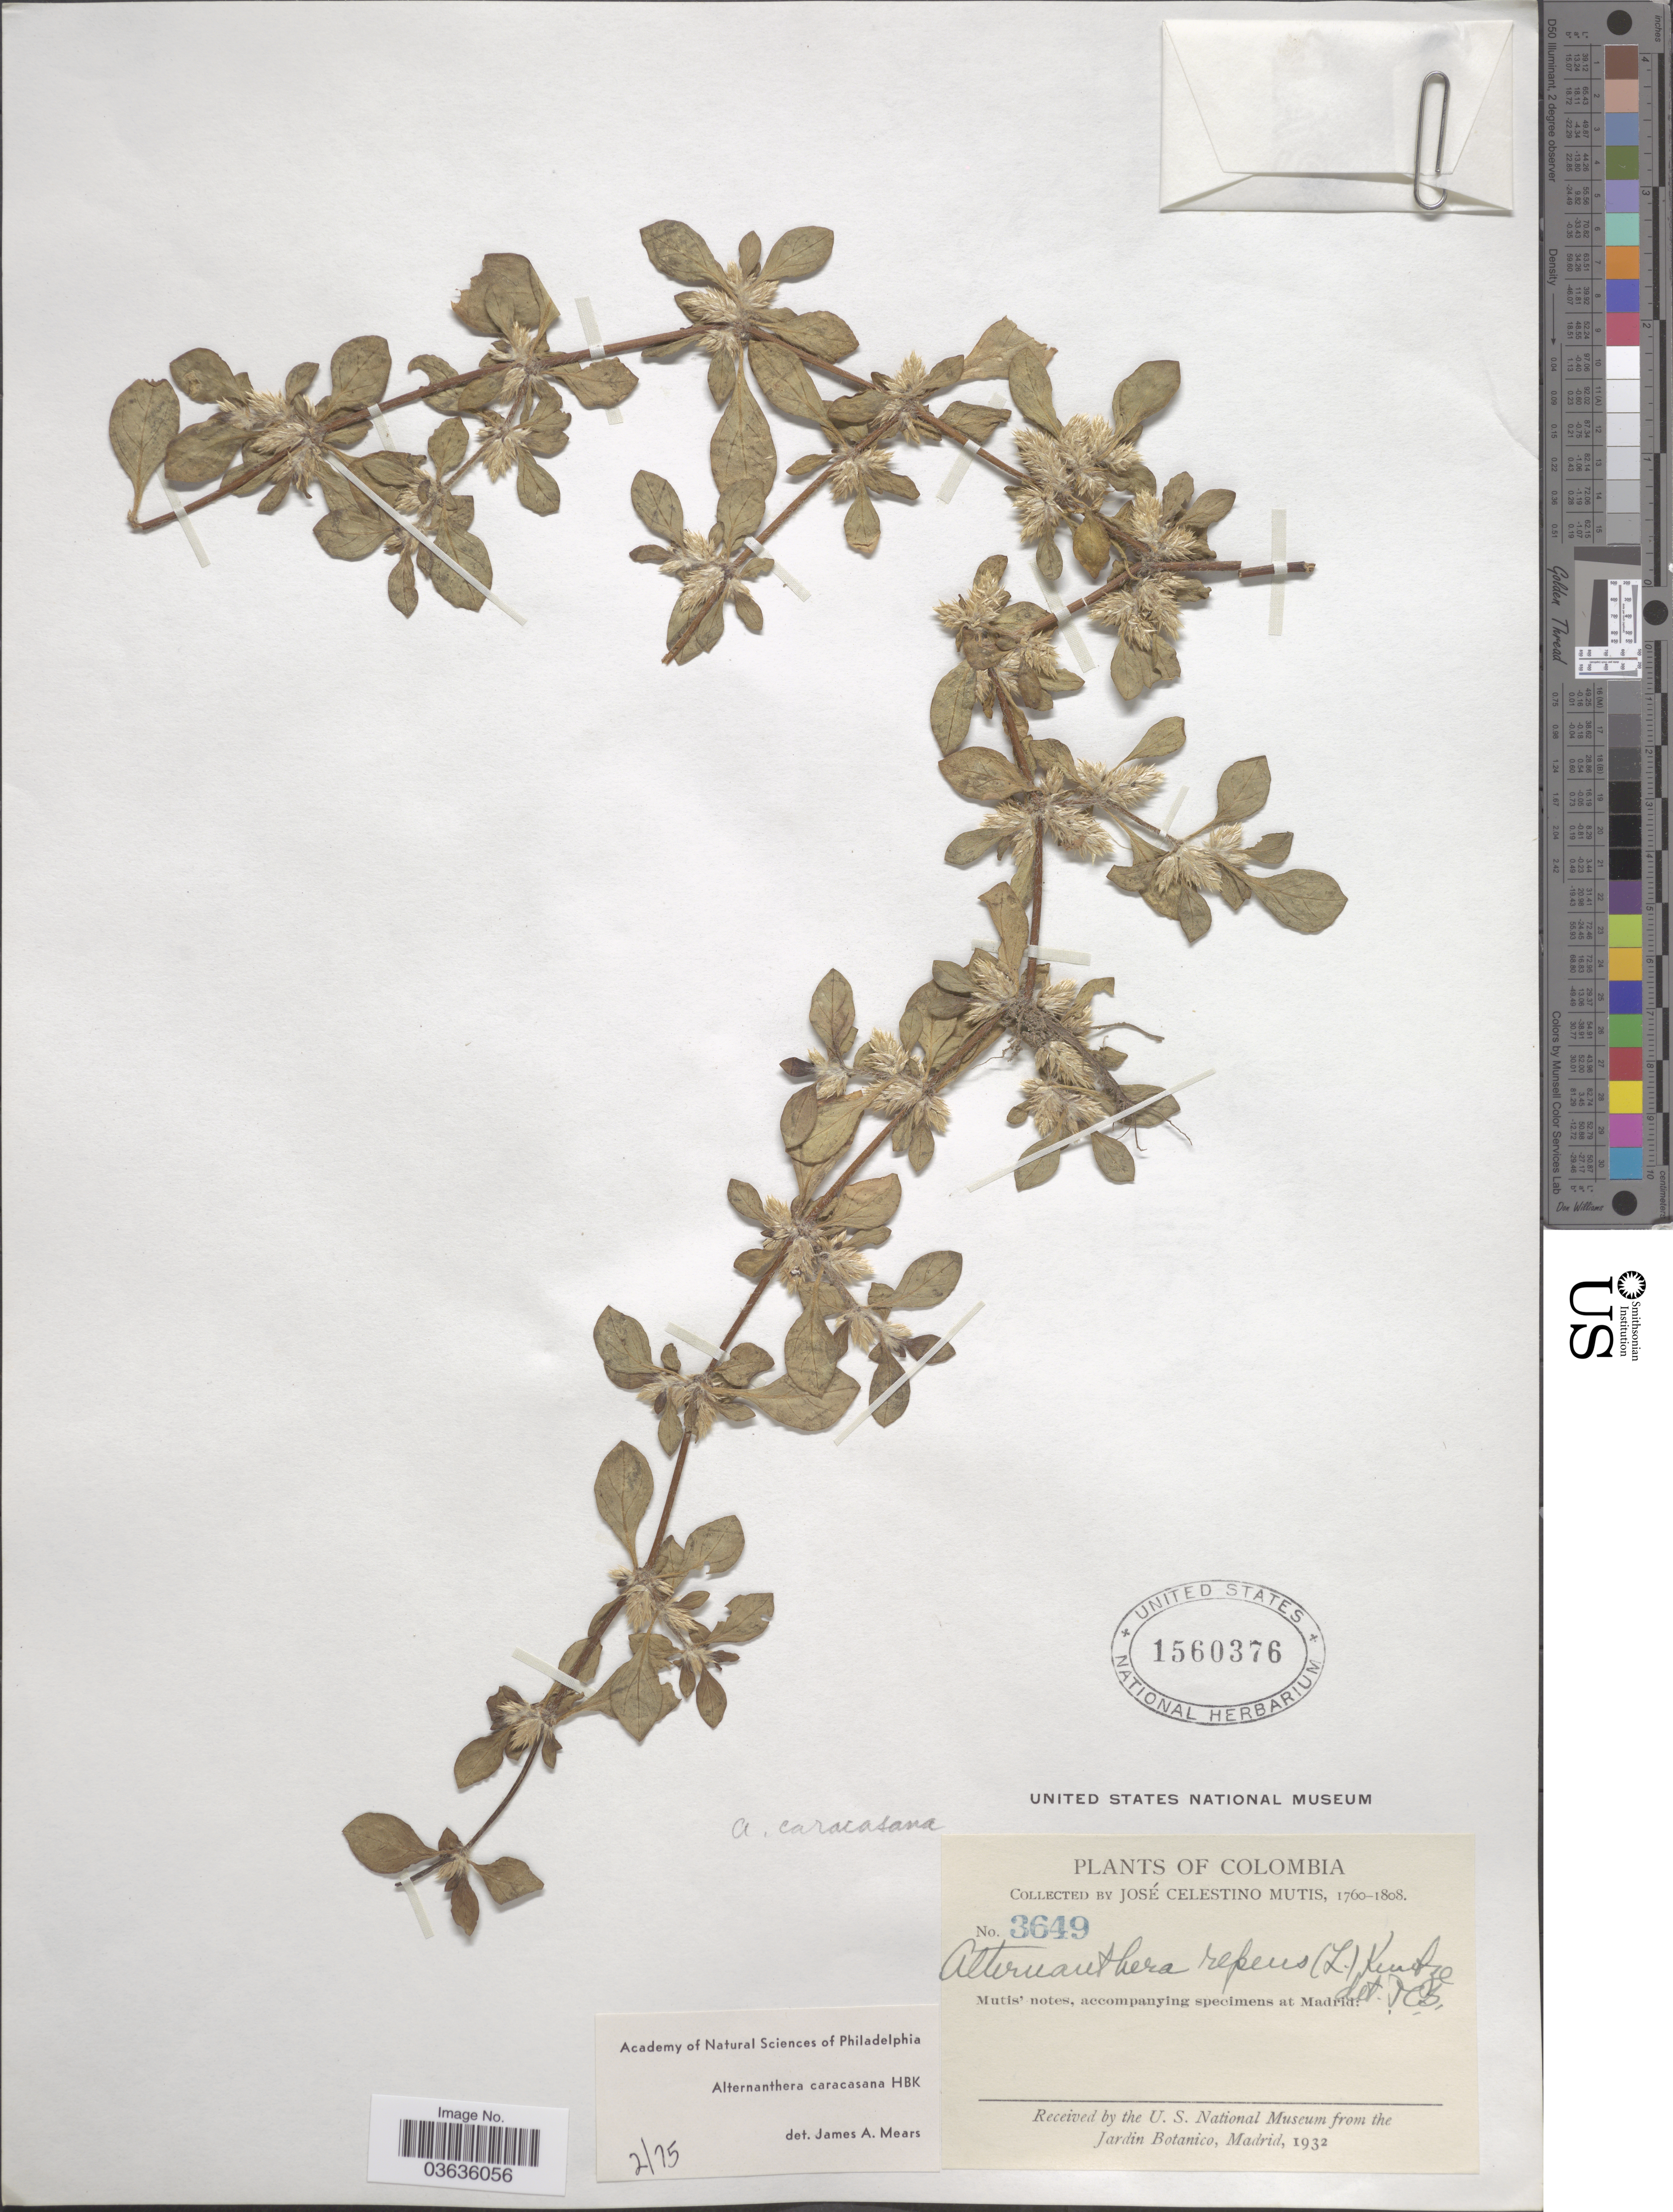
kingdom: Plantae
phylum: Tracheophyta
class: Magnoliopsida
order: Caryophyllales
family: Amaranthaceae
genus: Alternanthera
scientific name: Alternanthera caracasana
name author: Kunth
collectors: J. C. B. Mutis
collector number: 3649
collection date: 1760/1808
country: Colombia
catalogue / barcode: US 1560376